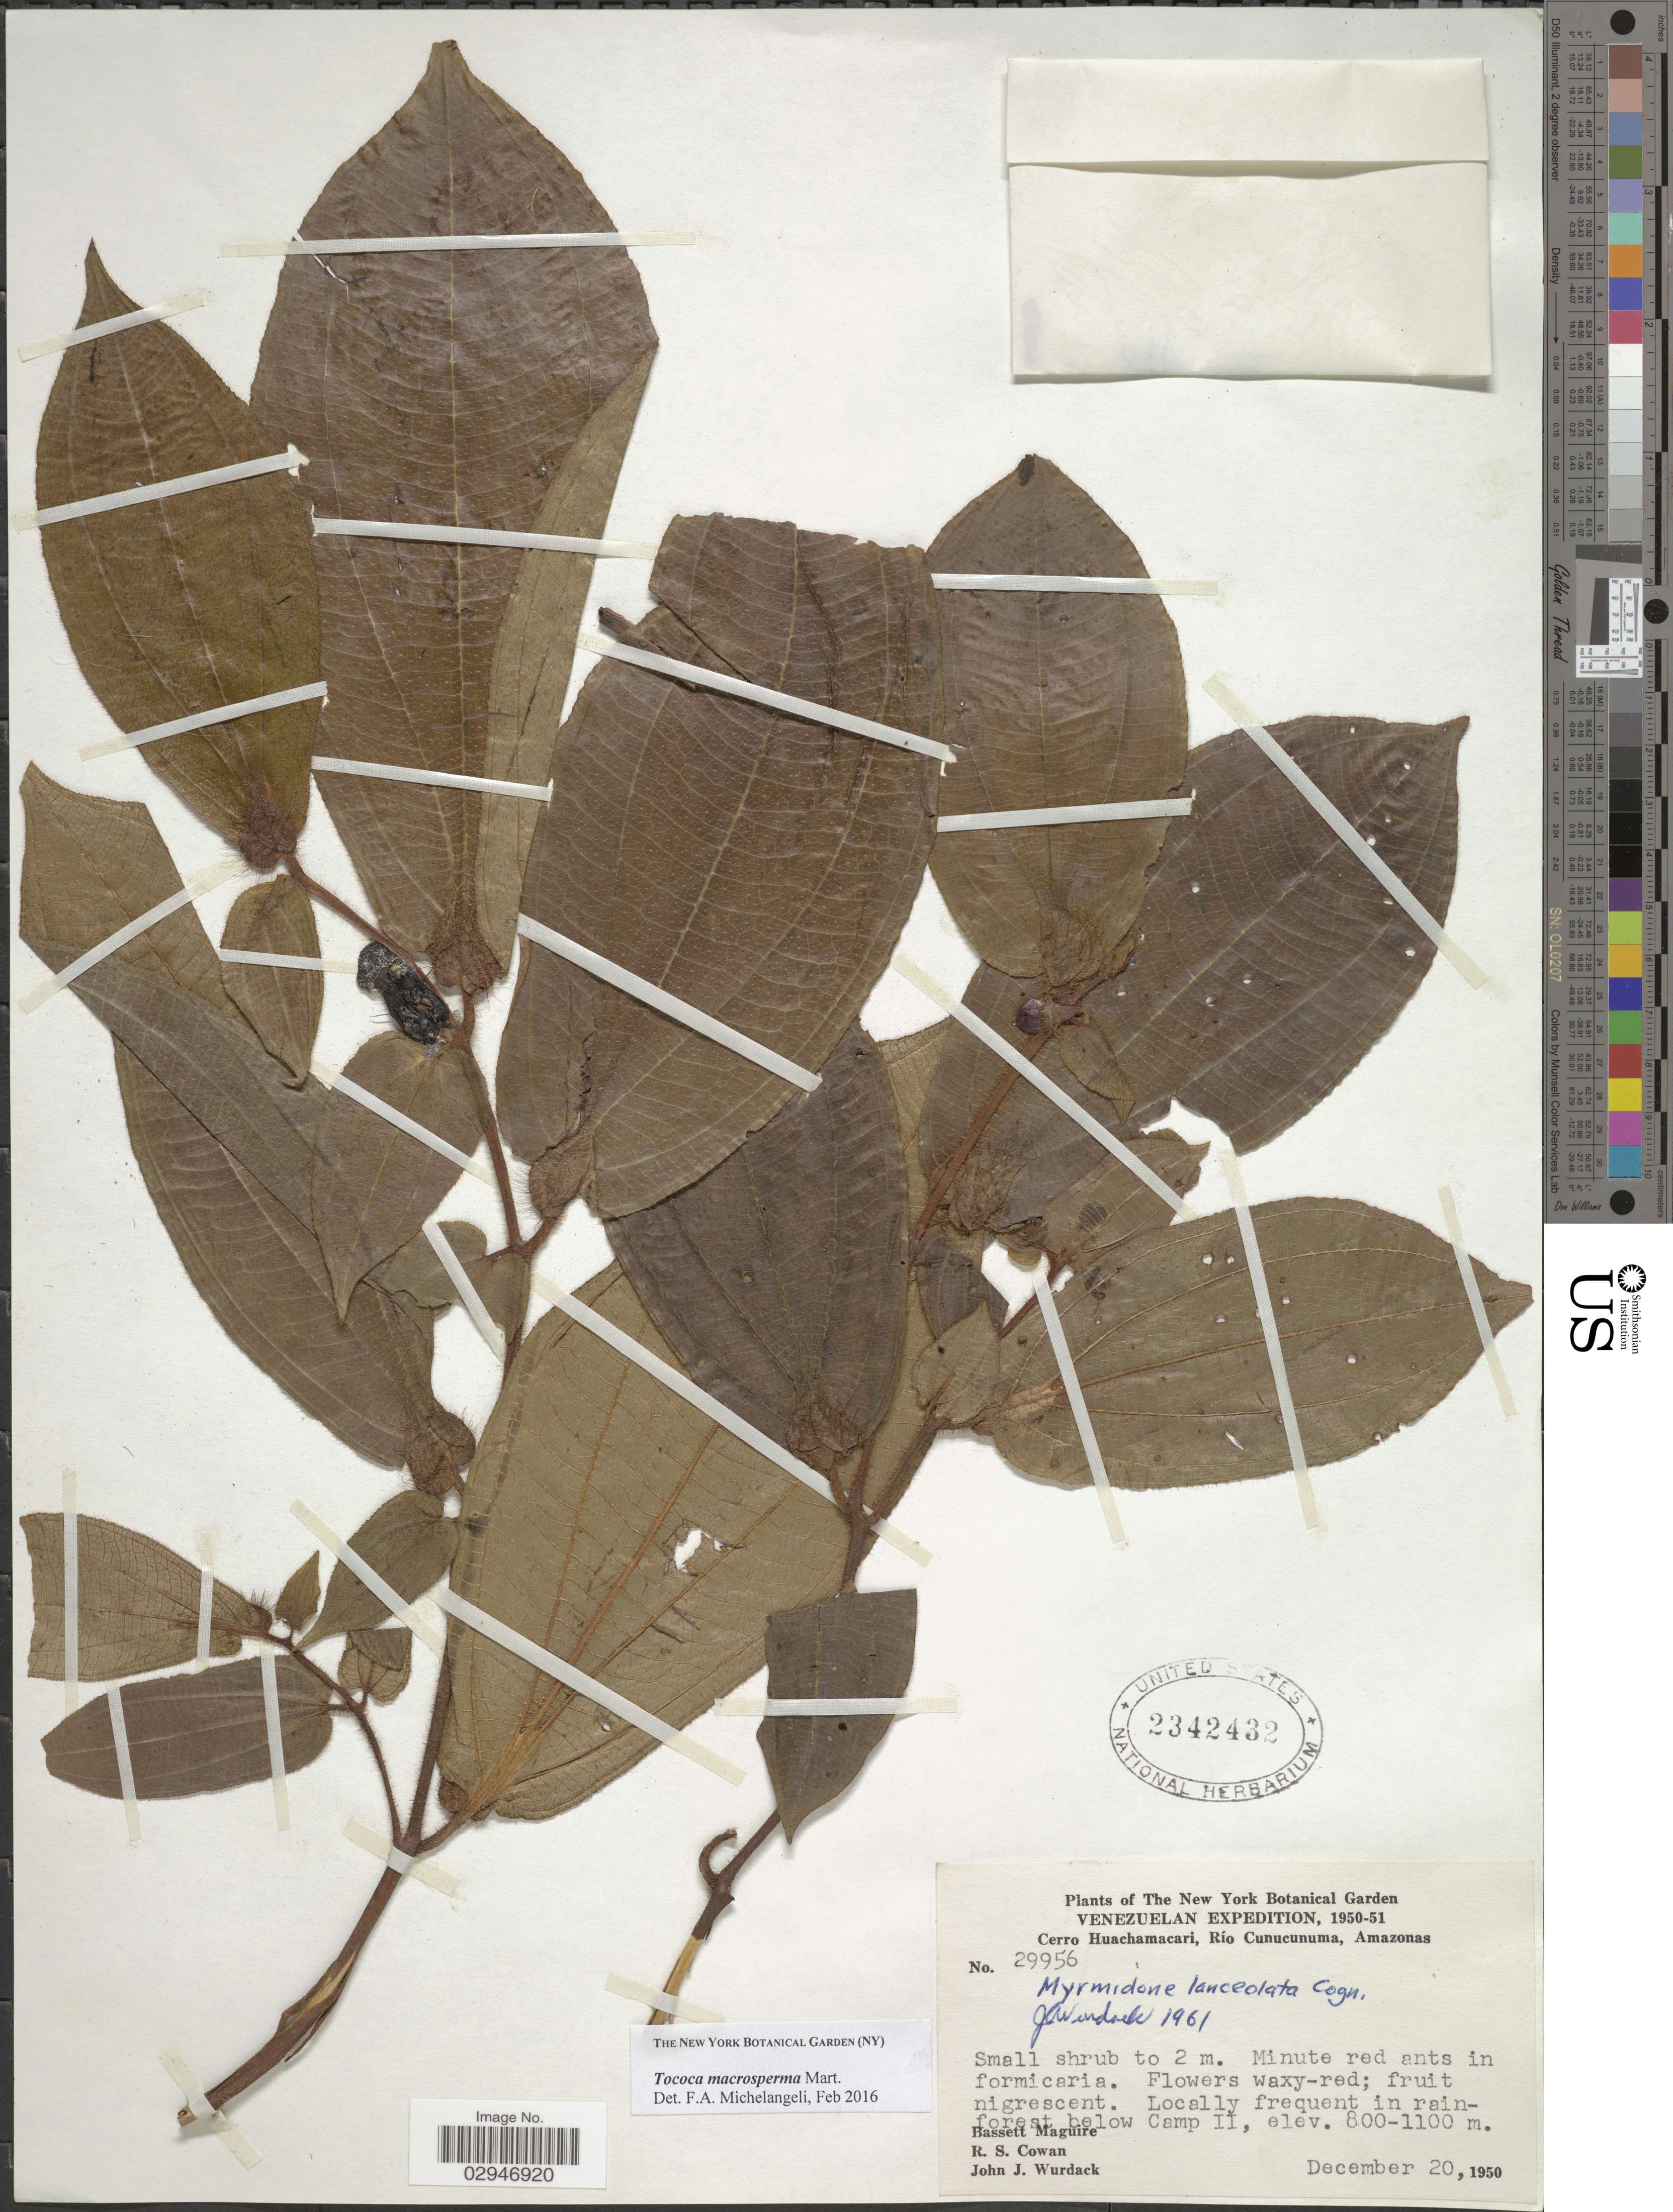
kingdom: Plantae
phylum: Tracheophyta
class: Magnoliopsida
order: Myrtales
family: Melastomataceae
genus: Tococa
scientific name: Tococa macrosperma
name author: Mart.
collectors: B. Maguire, R. S. Cowan & J. J. Wurdack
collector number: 29956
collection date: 1950-12-20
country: Venezuela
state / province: Amazonas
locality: Cerro Huachamacari, Río Cunucunuma. Locally frequent in rainforest below Camp II.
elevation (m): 800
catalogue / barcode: US 2342432